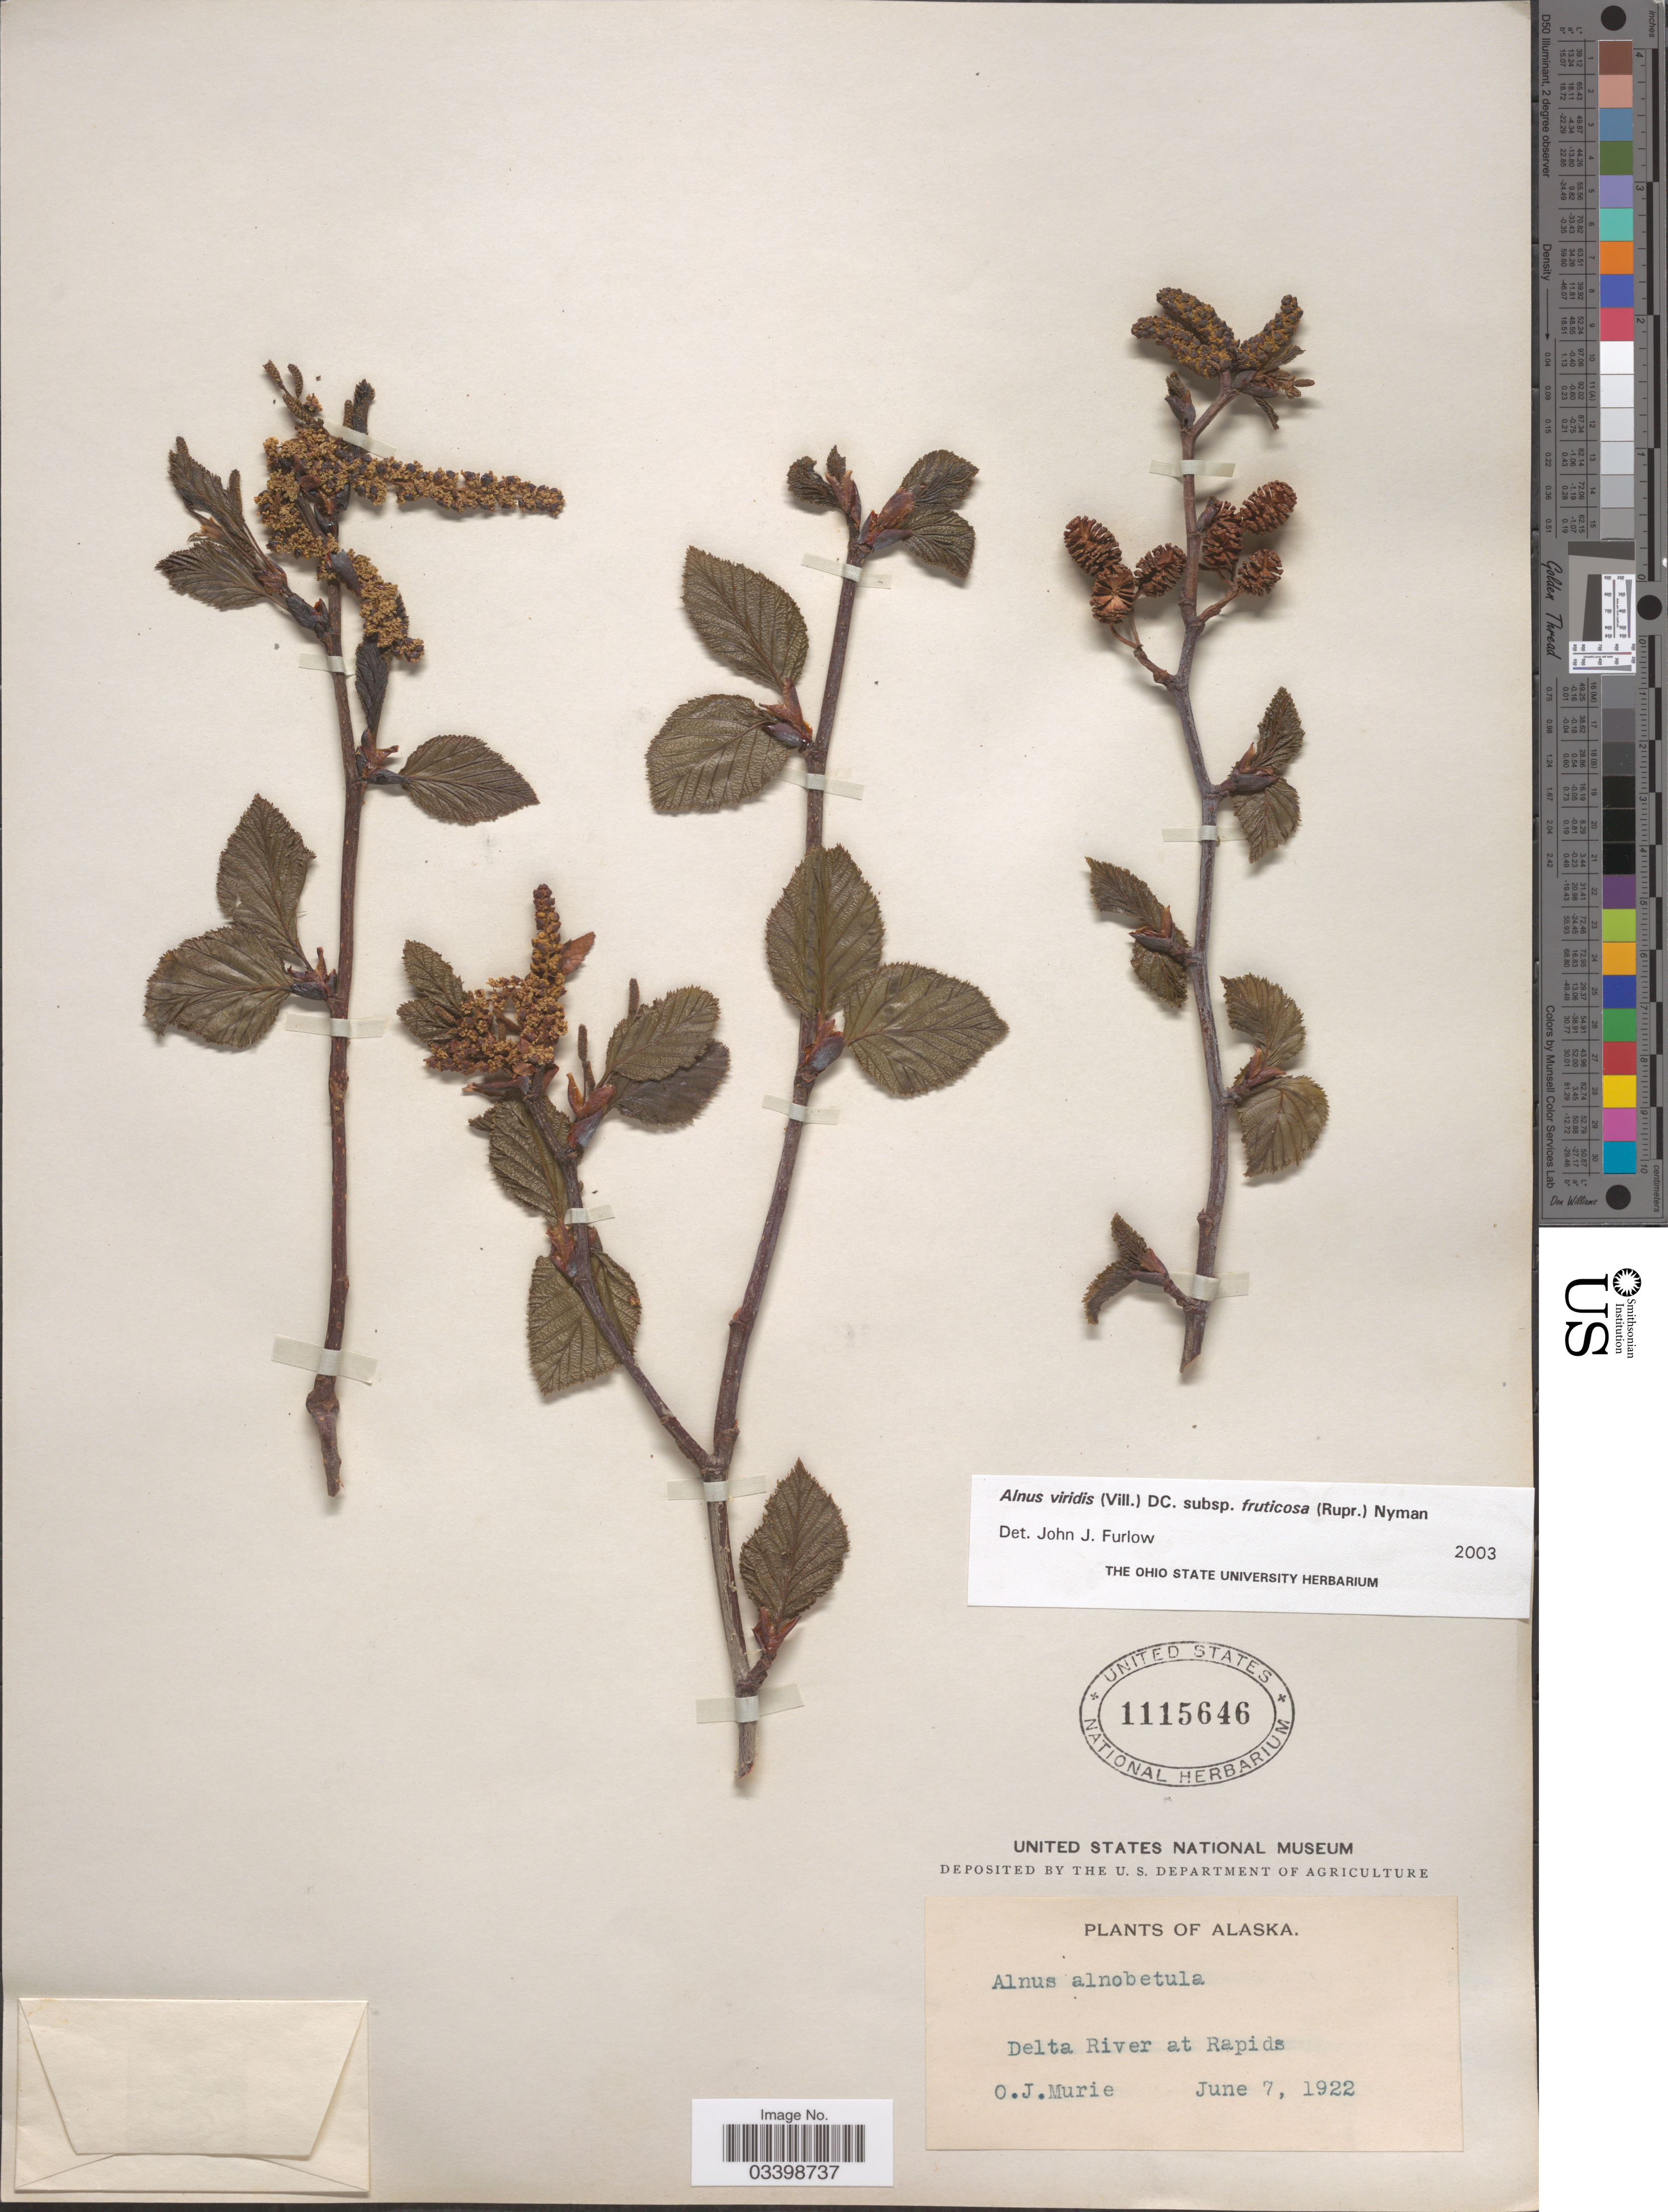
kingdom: Plantae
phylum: Tracheophyta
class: Magnoliopsida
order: Fagales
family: Betulaceae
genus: Alnus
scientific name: Alnus viridis subsp. fruticosa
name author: (Rupr.) Nyman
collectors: O. Murie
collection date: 1922-06-07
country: United States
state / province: Alaska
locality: Delta River at Rapids.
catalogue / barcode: US 1115646